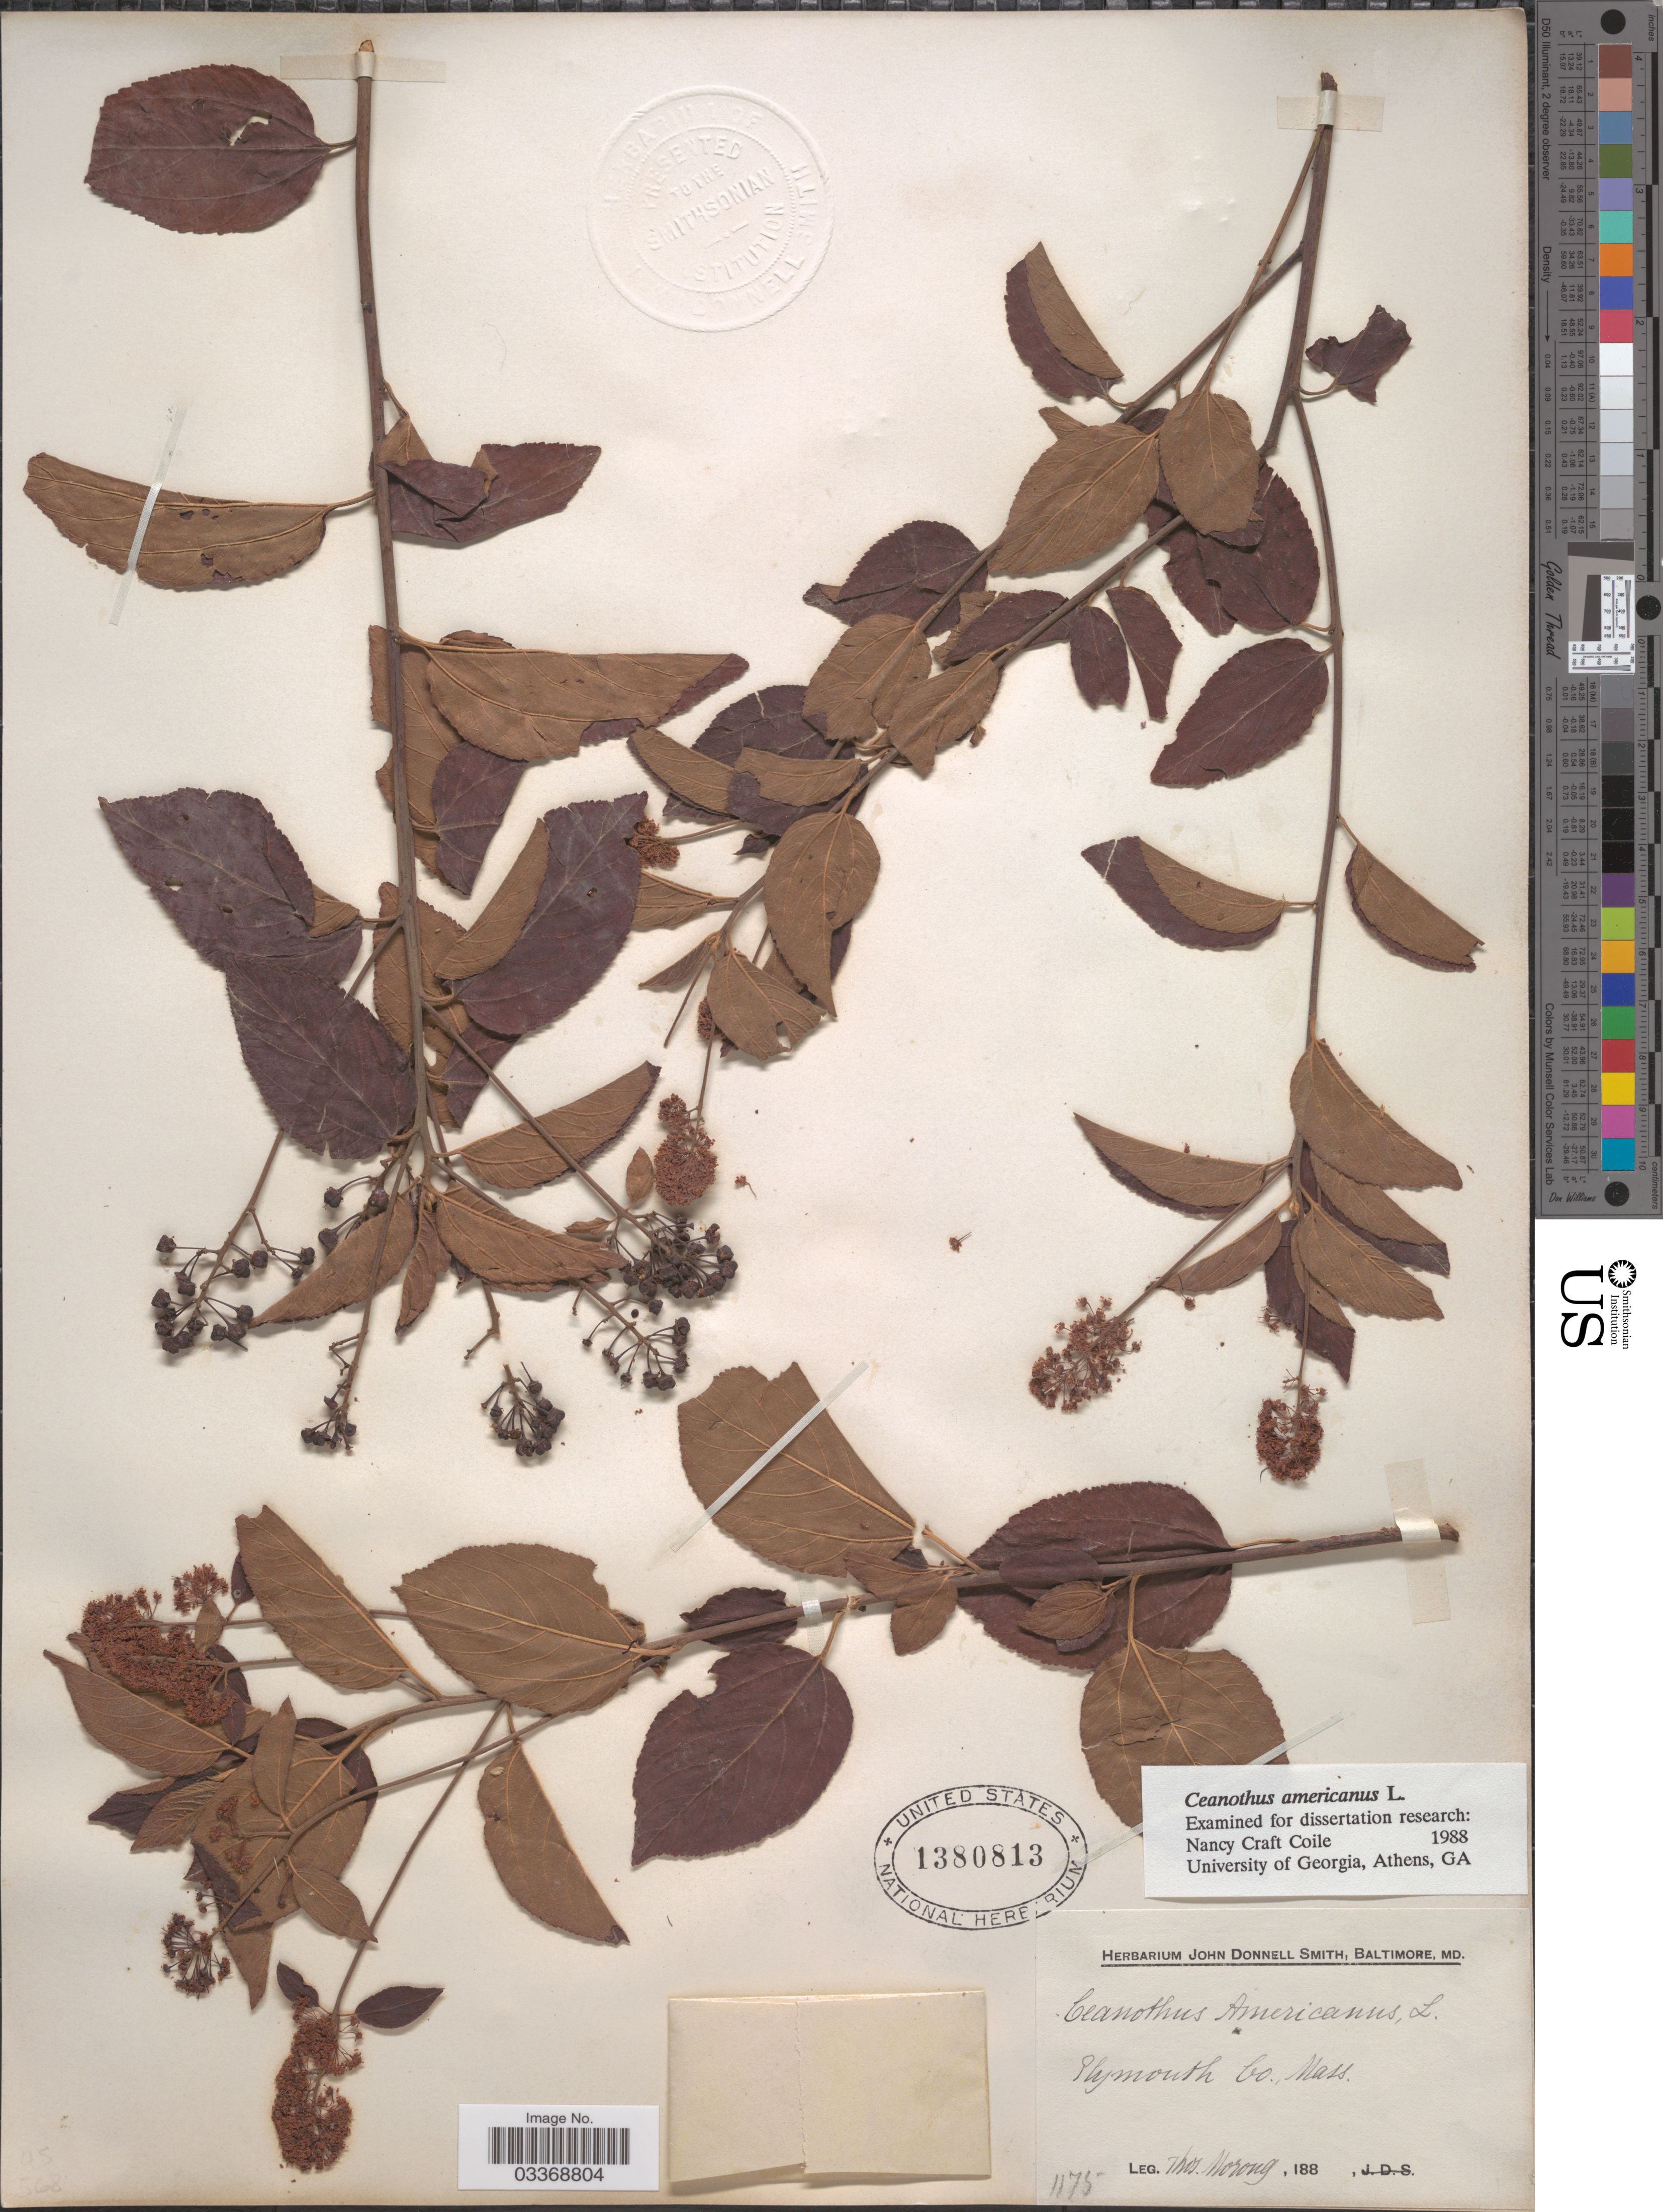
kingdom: Plantae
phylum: Tracheophyta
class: Magnoliopsida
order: Rosales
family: Rhamnaceae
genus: Ceanothus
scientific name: Ceanothus americanus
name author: L.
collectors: ex herb. T. Morong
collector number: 1175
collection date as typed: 188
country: United States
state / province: Massachusetts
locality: Plymouth Co.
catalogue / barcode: US 1380813